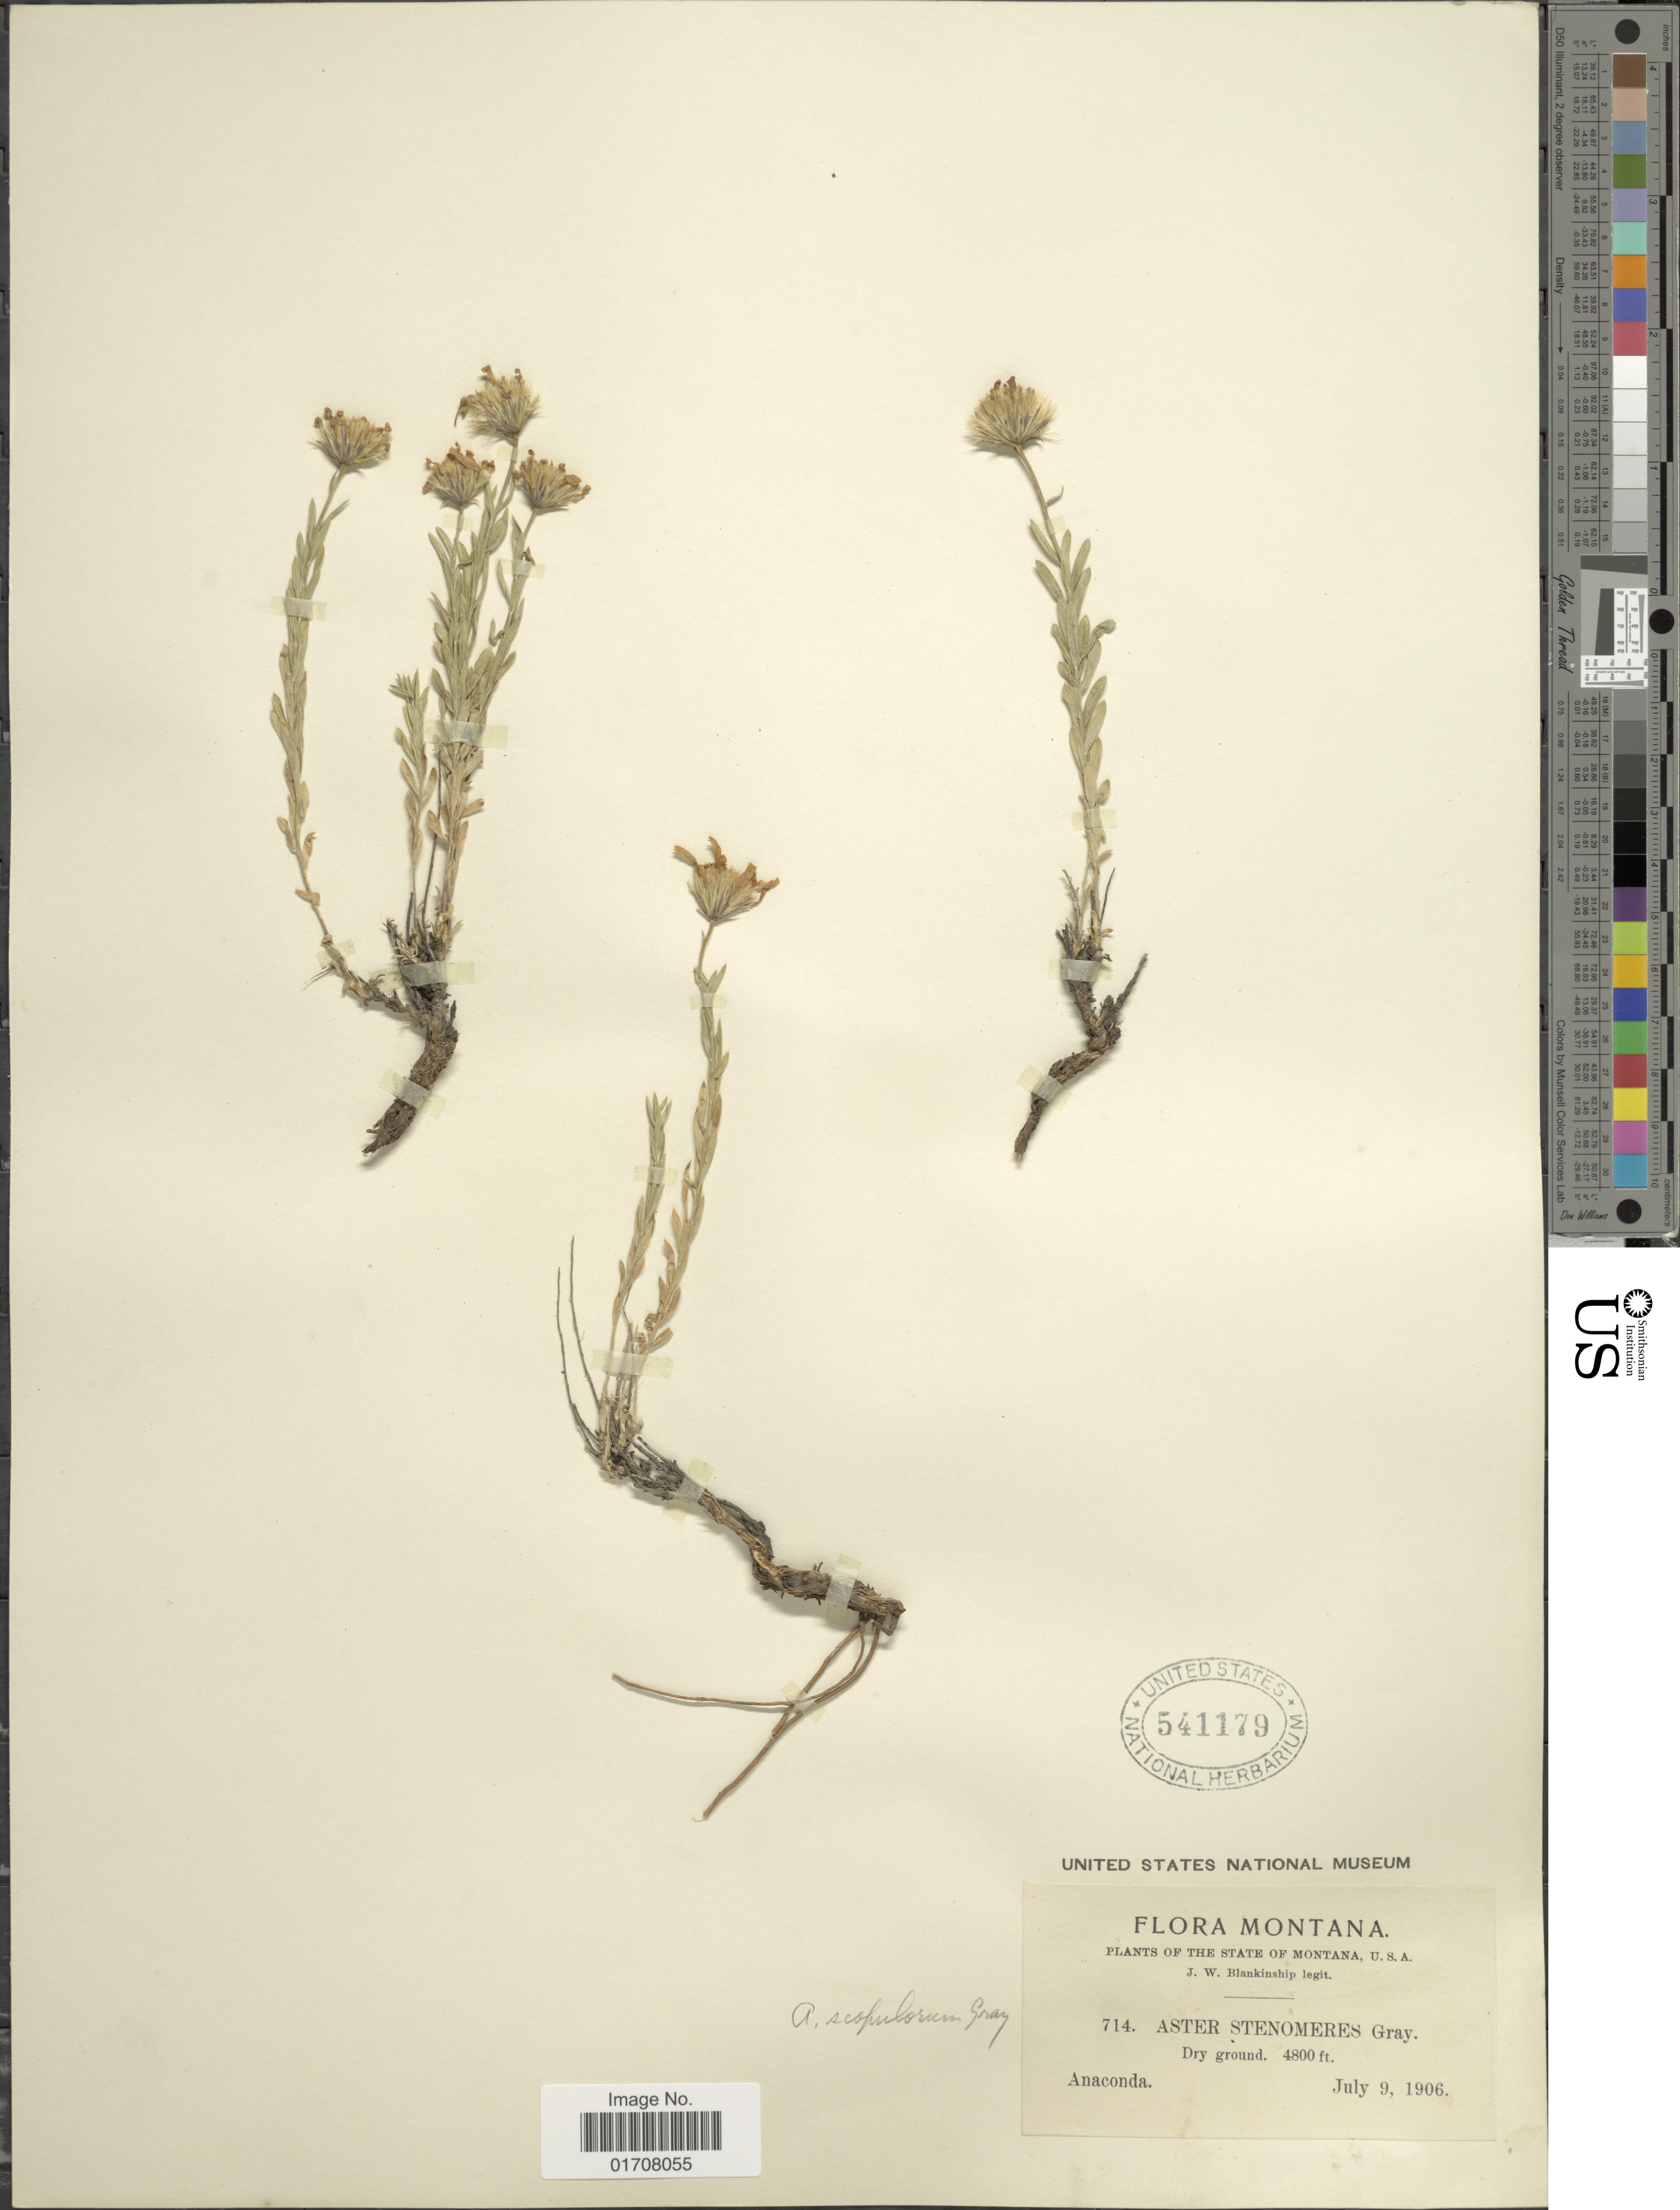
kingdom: Plantae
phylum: Tracheophyta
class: Magnoliopsida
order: Asterales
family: Asteraceae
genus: Ionactis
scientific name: Ionactis alpina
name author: (Nutt.) Greene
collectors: J. W. Blankinship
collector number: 714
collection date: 1906-07-09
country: United States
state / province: Montana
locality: The State of Montana, Dry ground, Anaconda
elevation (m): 1463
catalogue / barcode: US 541179